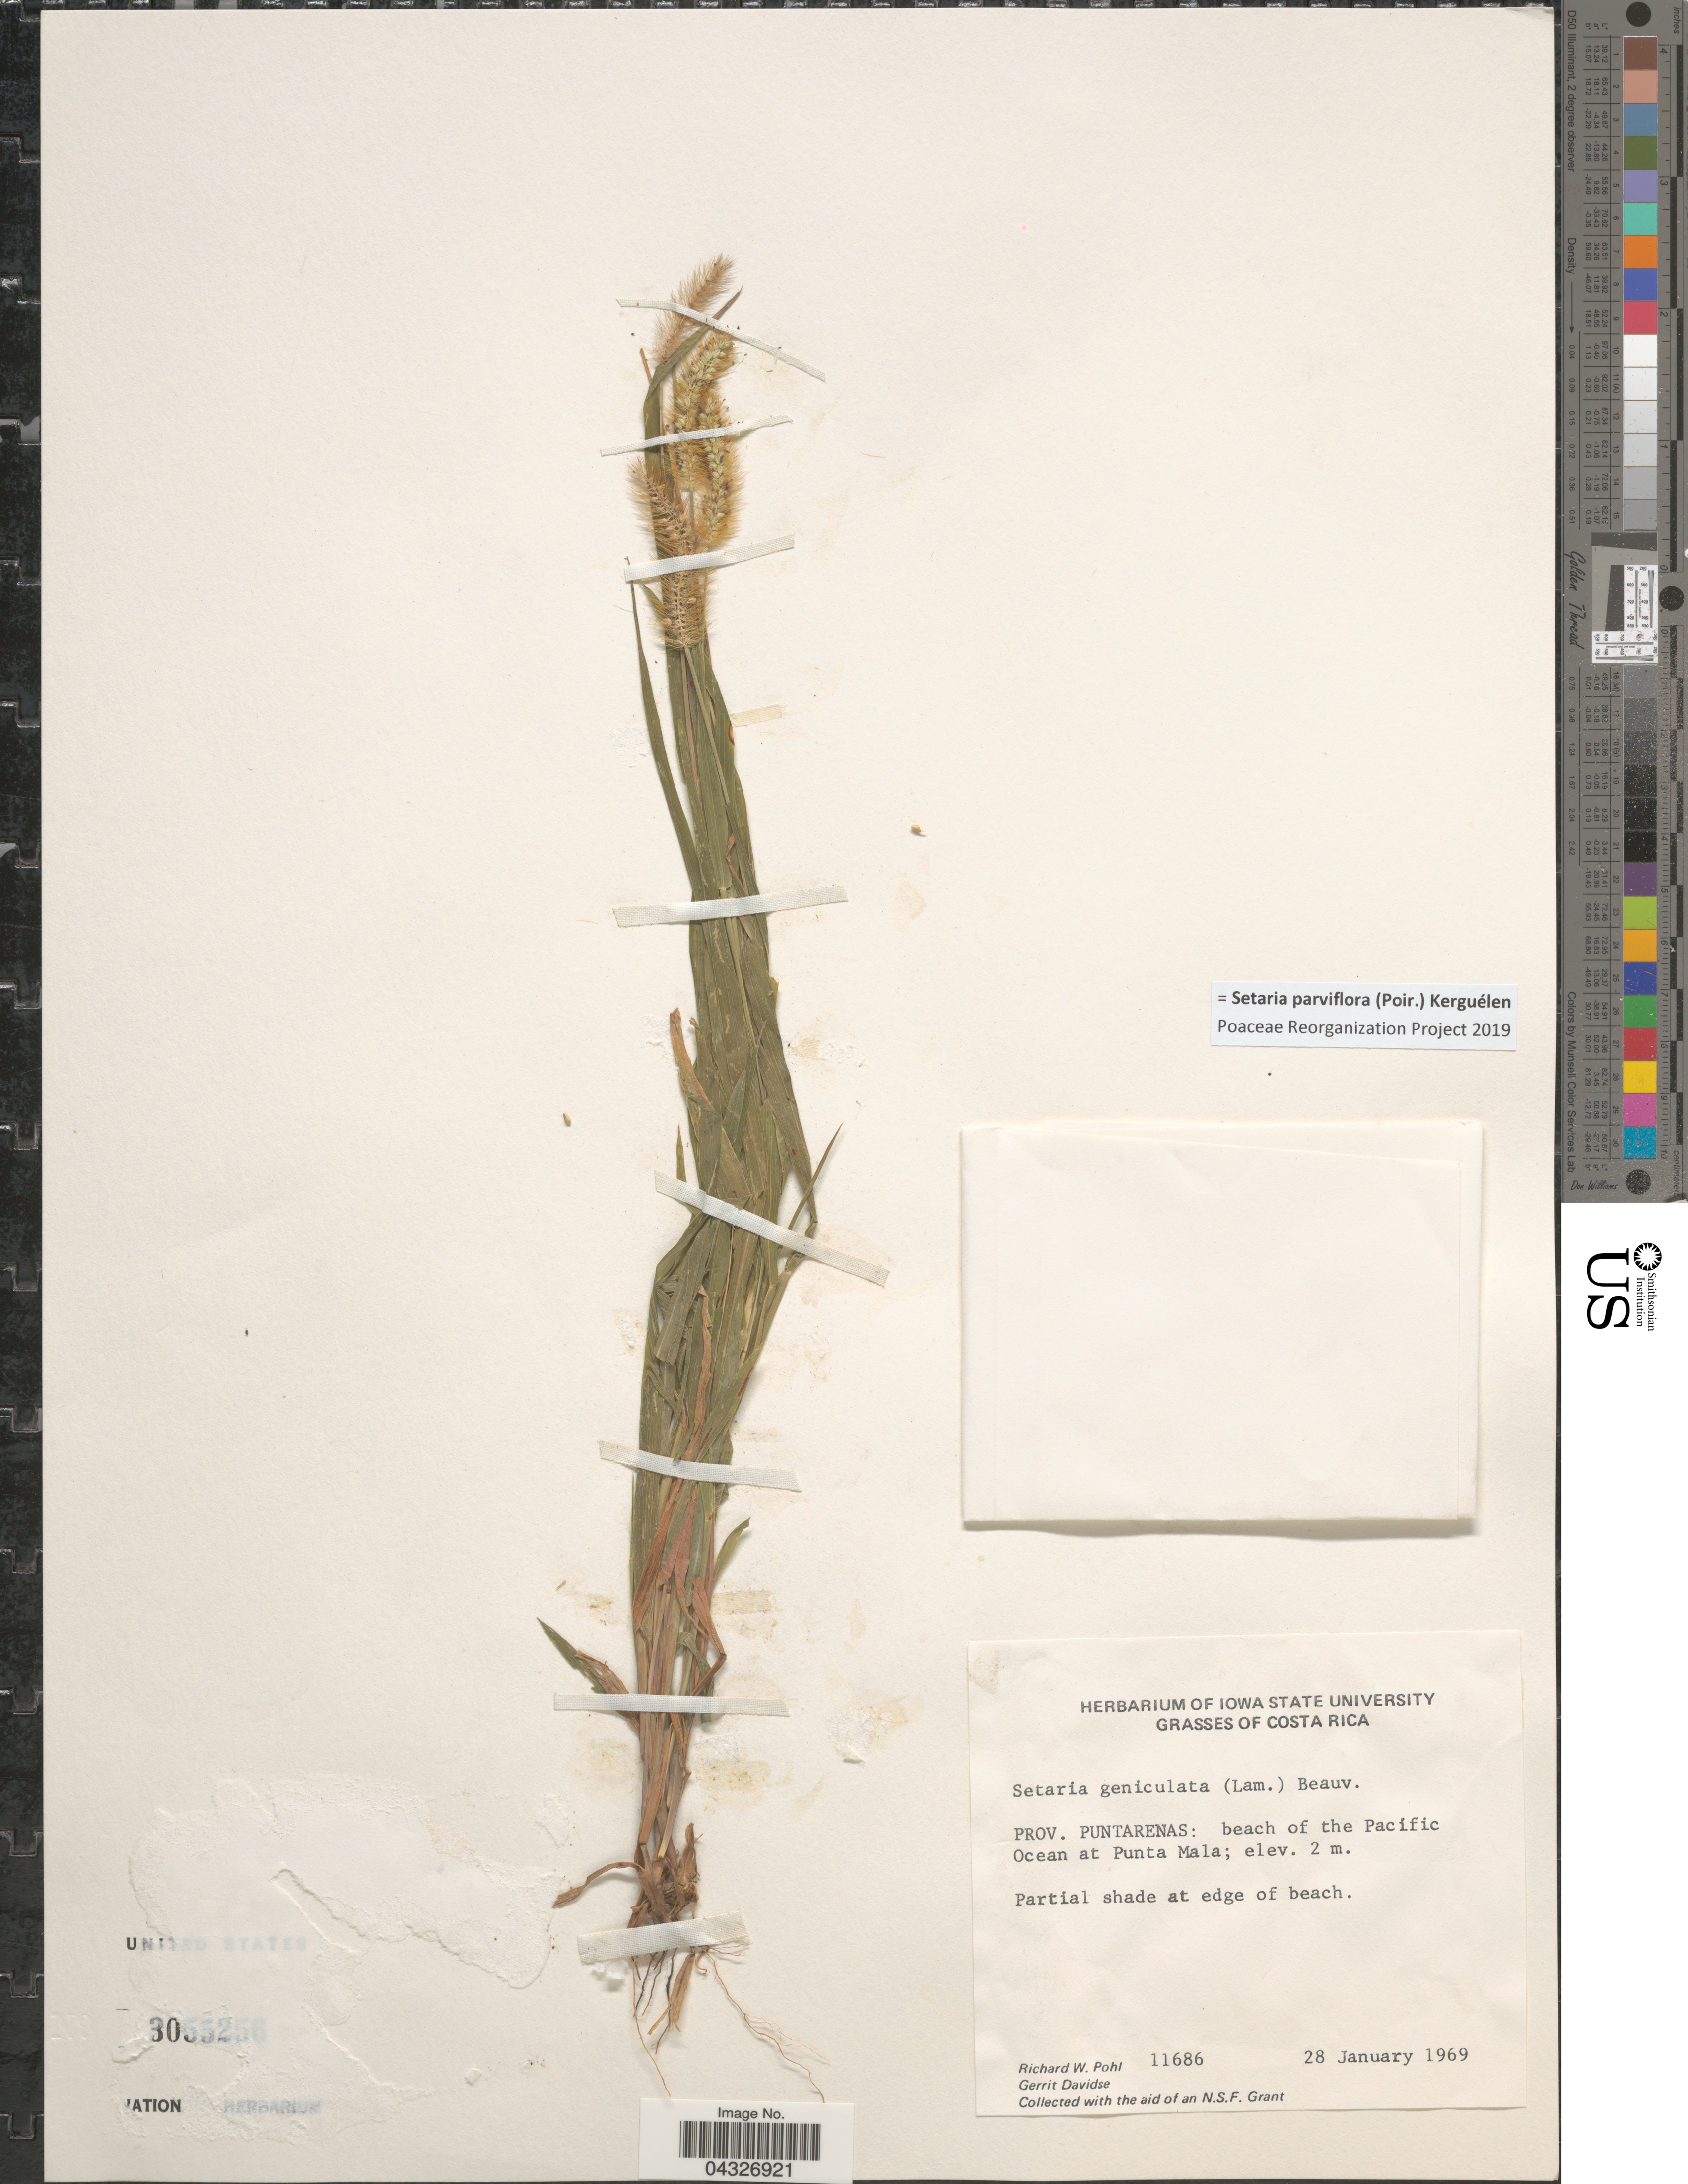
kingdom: Plantae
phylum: Tracheophyta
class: Liliopsida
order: Poales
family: Poaceae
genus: Setaria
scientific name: Setaria parviflora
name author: (Poir.) Kerguélen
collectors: R. W. Pohl & G. Davidse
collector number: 11686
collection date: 1969-01-28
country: Costa Rica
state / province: Puntarenas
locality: Beach of the Pacific Ocean at Punta Mala.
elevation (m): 2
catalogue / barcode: US 3055256